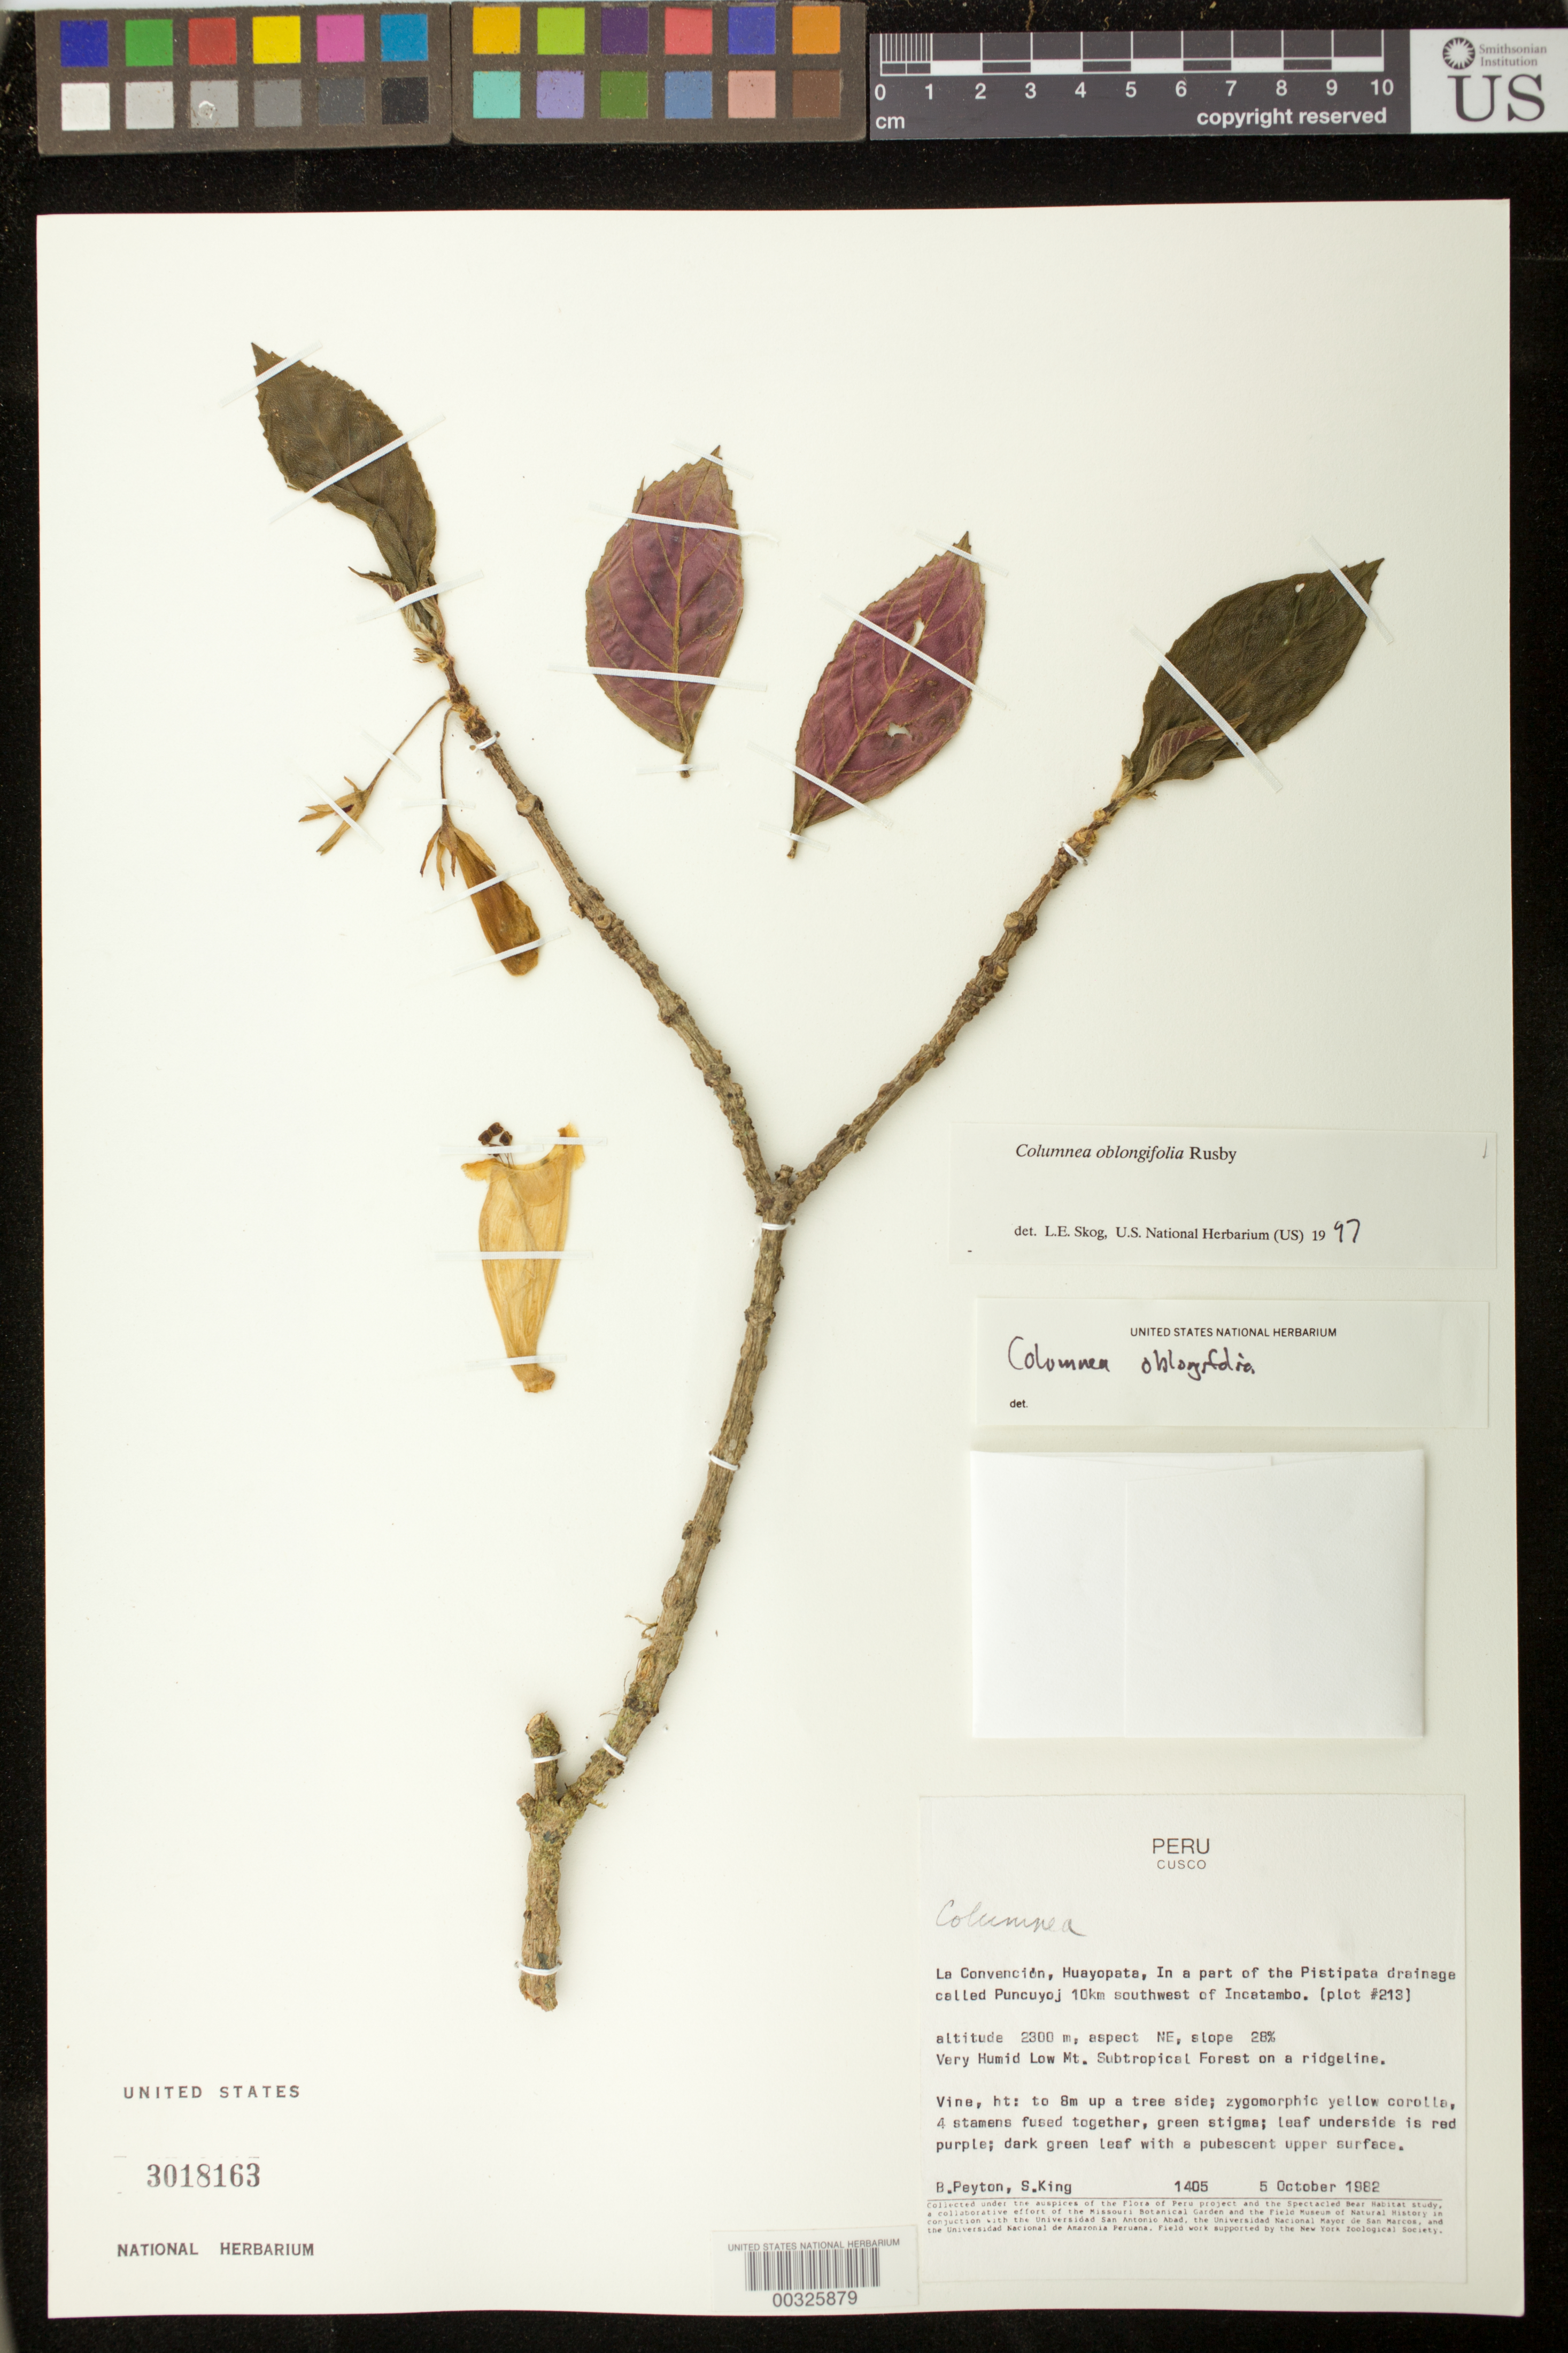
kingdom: Plantae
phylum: Tracheophyta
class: Magnoliopsida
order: Lamiales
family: Gesneriaceae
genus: Columnea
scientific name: Columnea oblongifolia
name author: Rusby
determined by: Skog, Laurence E.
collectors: B. Peyton & S. King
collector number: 1405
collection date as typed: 05 Oct 1982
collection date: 1982-10-05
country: Peru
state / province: Cusco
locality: Prov. Convención; Huayopata, in a part of the Pistipata drainage called Puncuyoj 10 km SW of Incatambo (plot #213)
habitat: Very humid low mt. subtropical forest on a ridgeline; aspect NE, slope 28%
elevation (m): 2300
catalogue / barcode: US 3018163